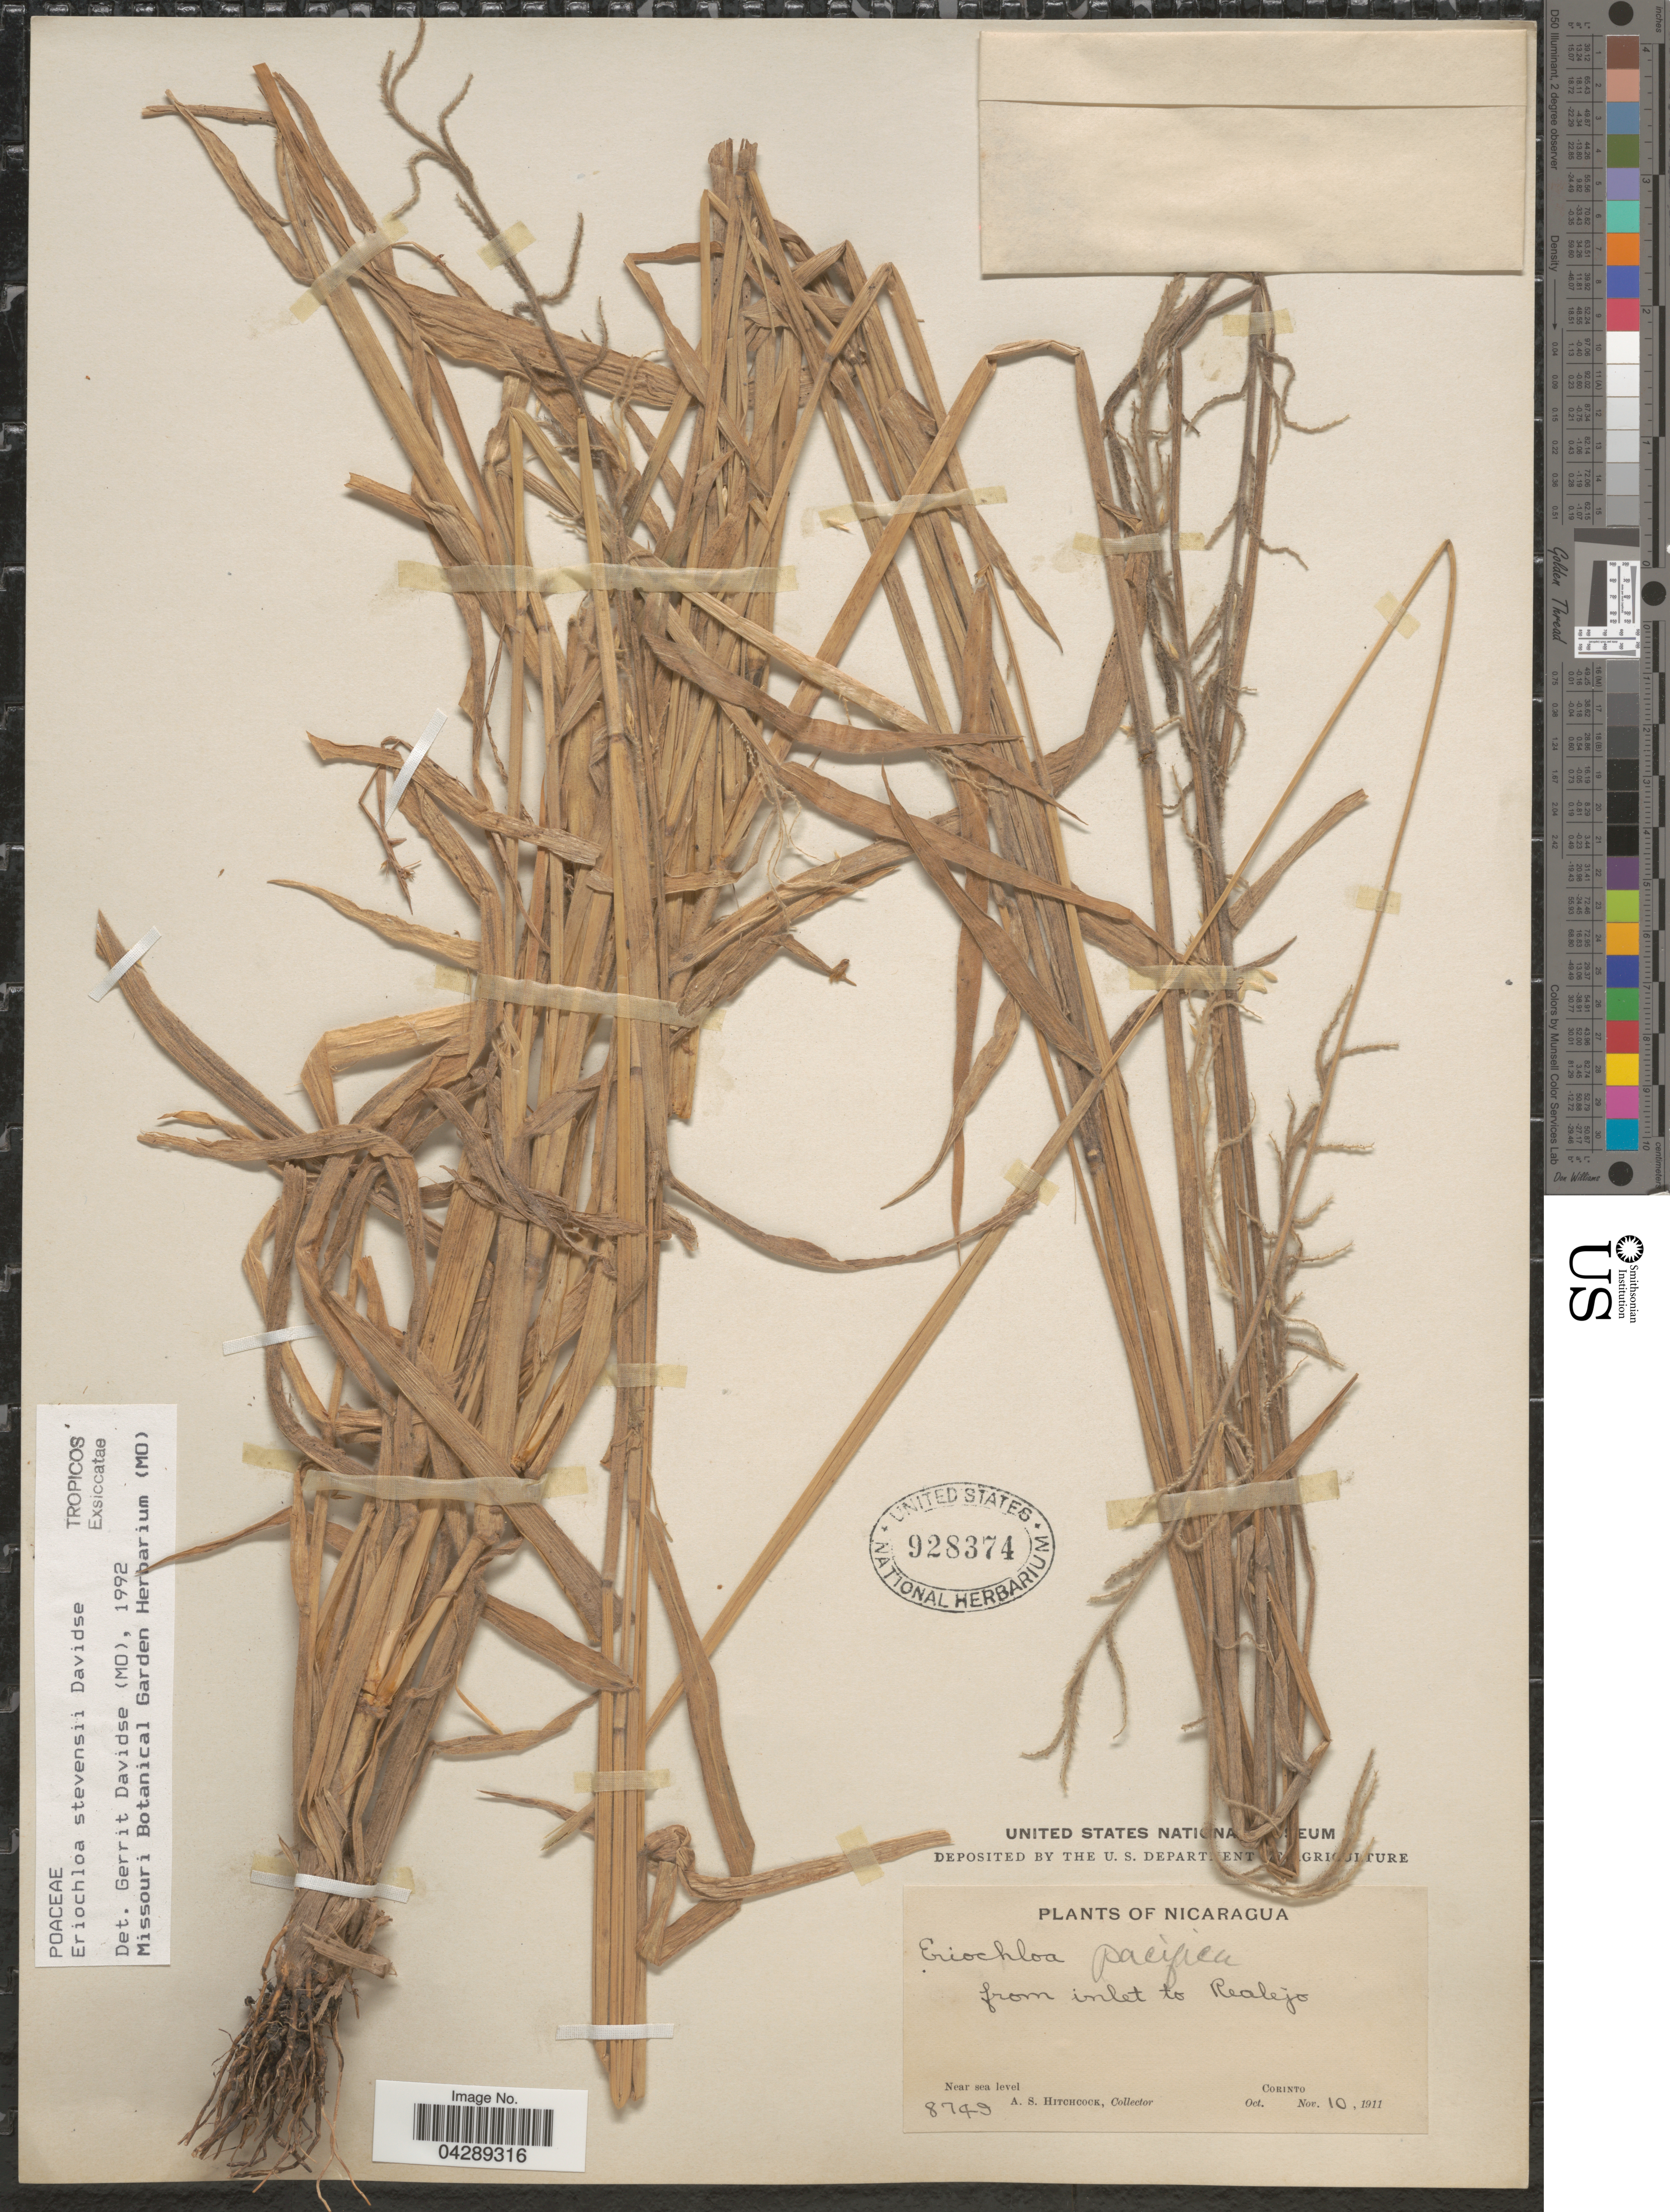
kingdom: Plantae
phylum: Tracheophyta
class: Liliopsida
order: Poales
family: Poaceae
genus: Eriochloa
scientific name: Eriochloa stevensii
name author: Davidse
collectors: A. S. Hitchcock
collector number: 8749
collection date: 1911-11-10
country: Nicaragua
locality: From inlet to Realejo. Corinto.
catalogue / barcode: US 928374